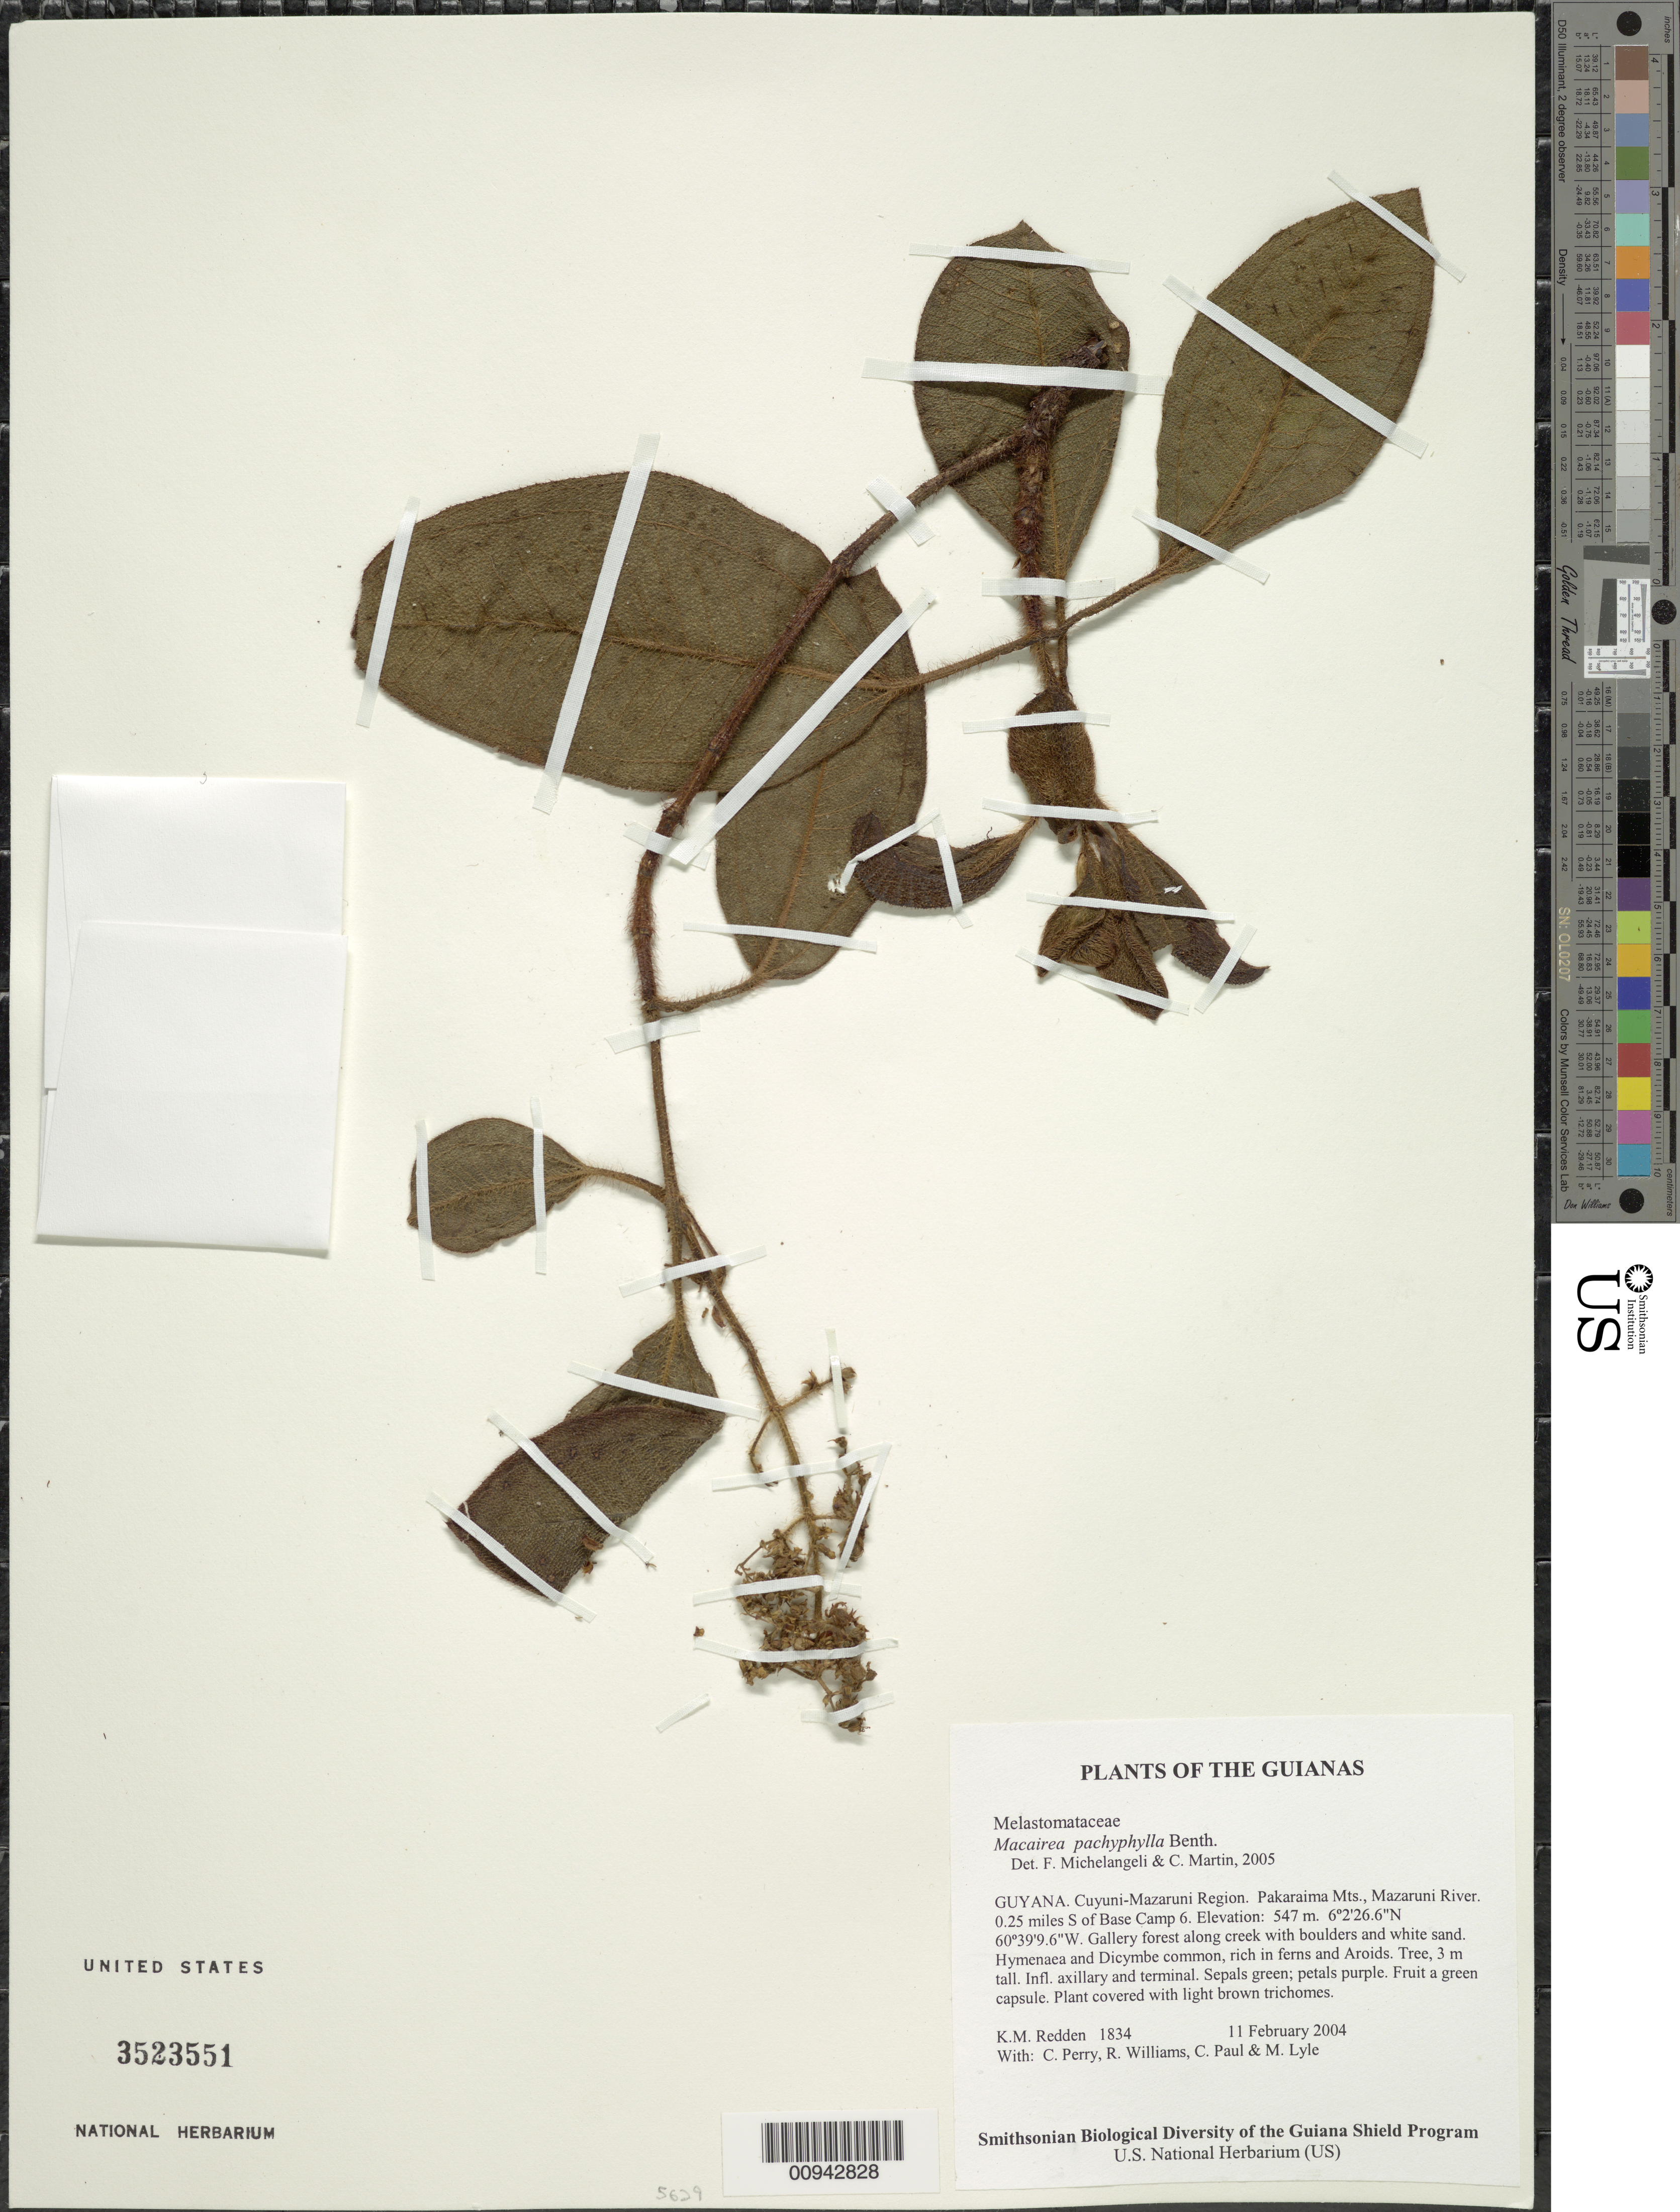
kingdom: Plantae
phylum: Tracheophyta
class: Magnoliopsida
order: Myrtales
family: Melastomataceae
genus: Macairea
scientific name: Macairea pachyphylla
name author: Benth.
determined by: Michelangeli, F. A.; Martin, C.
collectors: K. M. Redden, C. Perry, R. Williams, C. Paul & M. Lyle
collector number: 1834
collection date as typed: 11 February 2004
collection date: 2004-02-11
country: Guyana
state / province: Cuyuni-Mazaruni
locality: Pakaraima Mts., Mazaruni River. 0.25 miles S of Base Camp 6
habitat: Gallery forest along creek with boulders and white sand. Hymenaea and Dicymbe common, rich in ferns and aroids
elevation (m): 547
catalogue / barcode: US 3523551